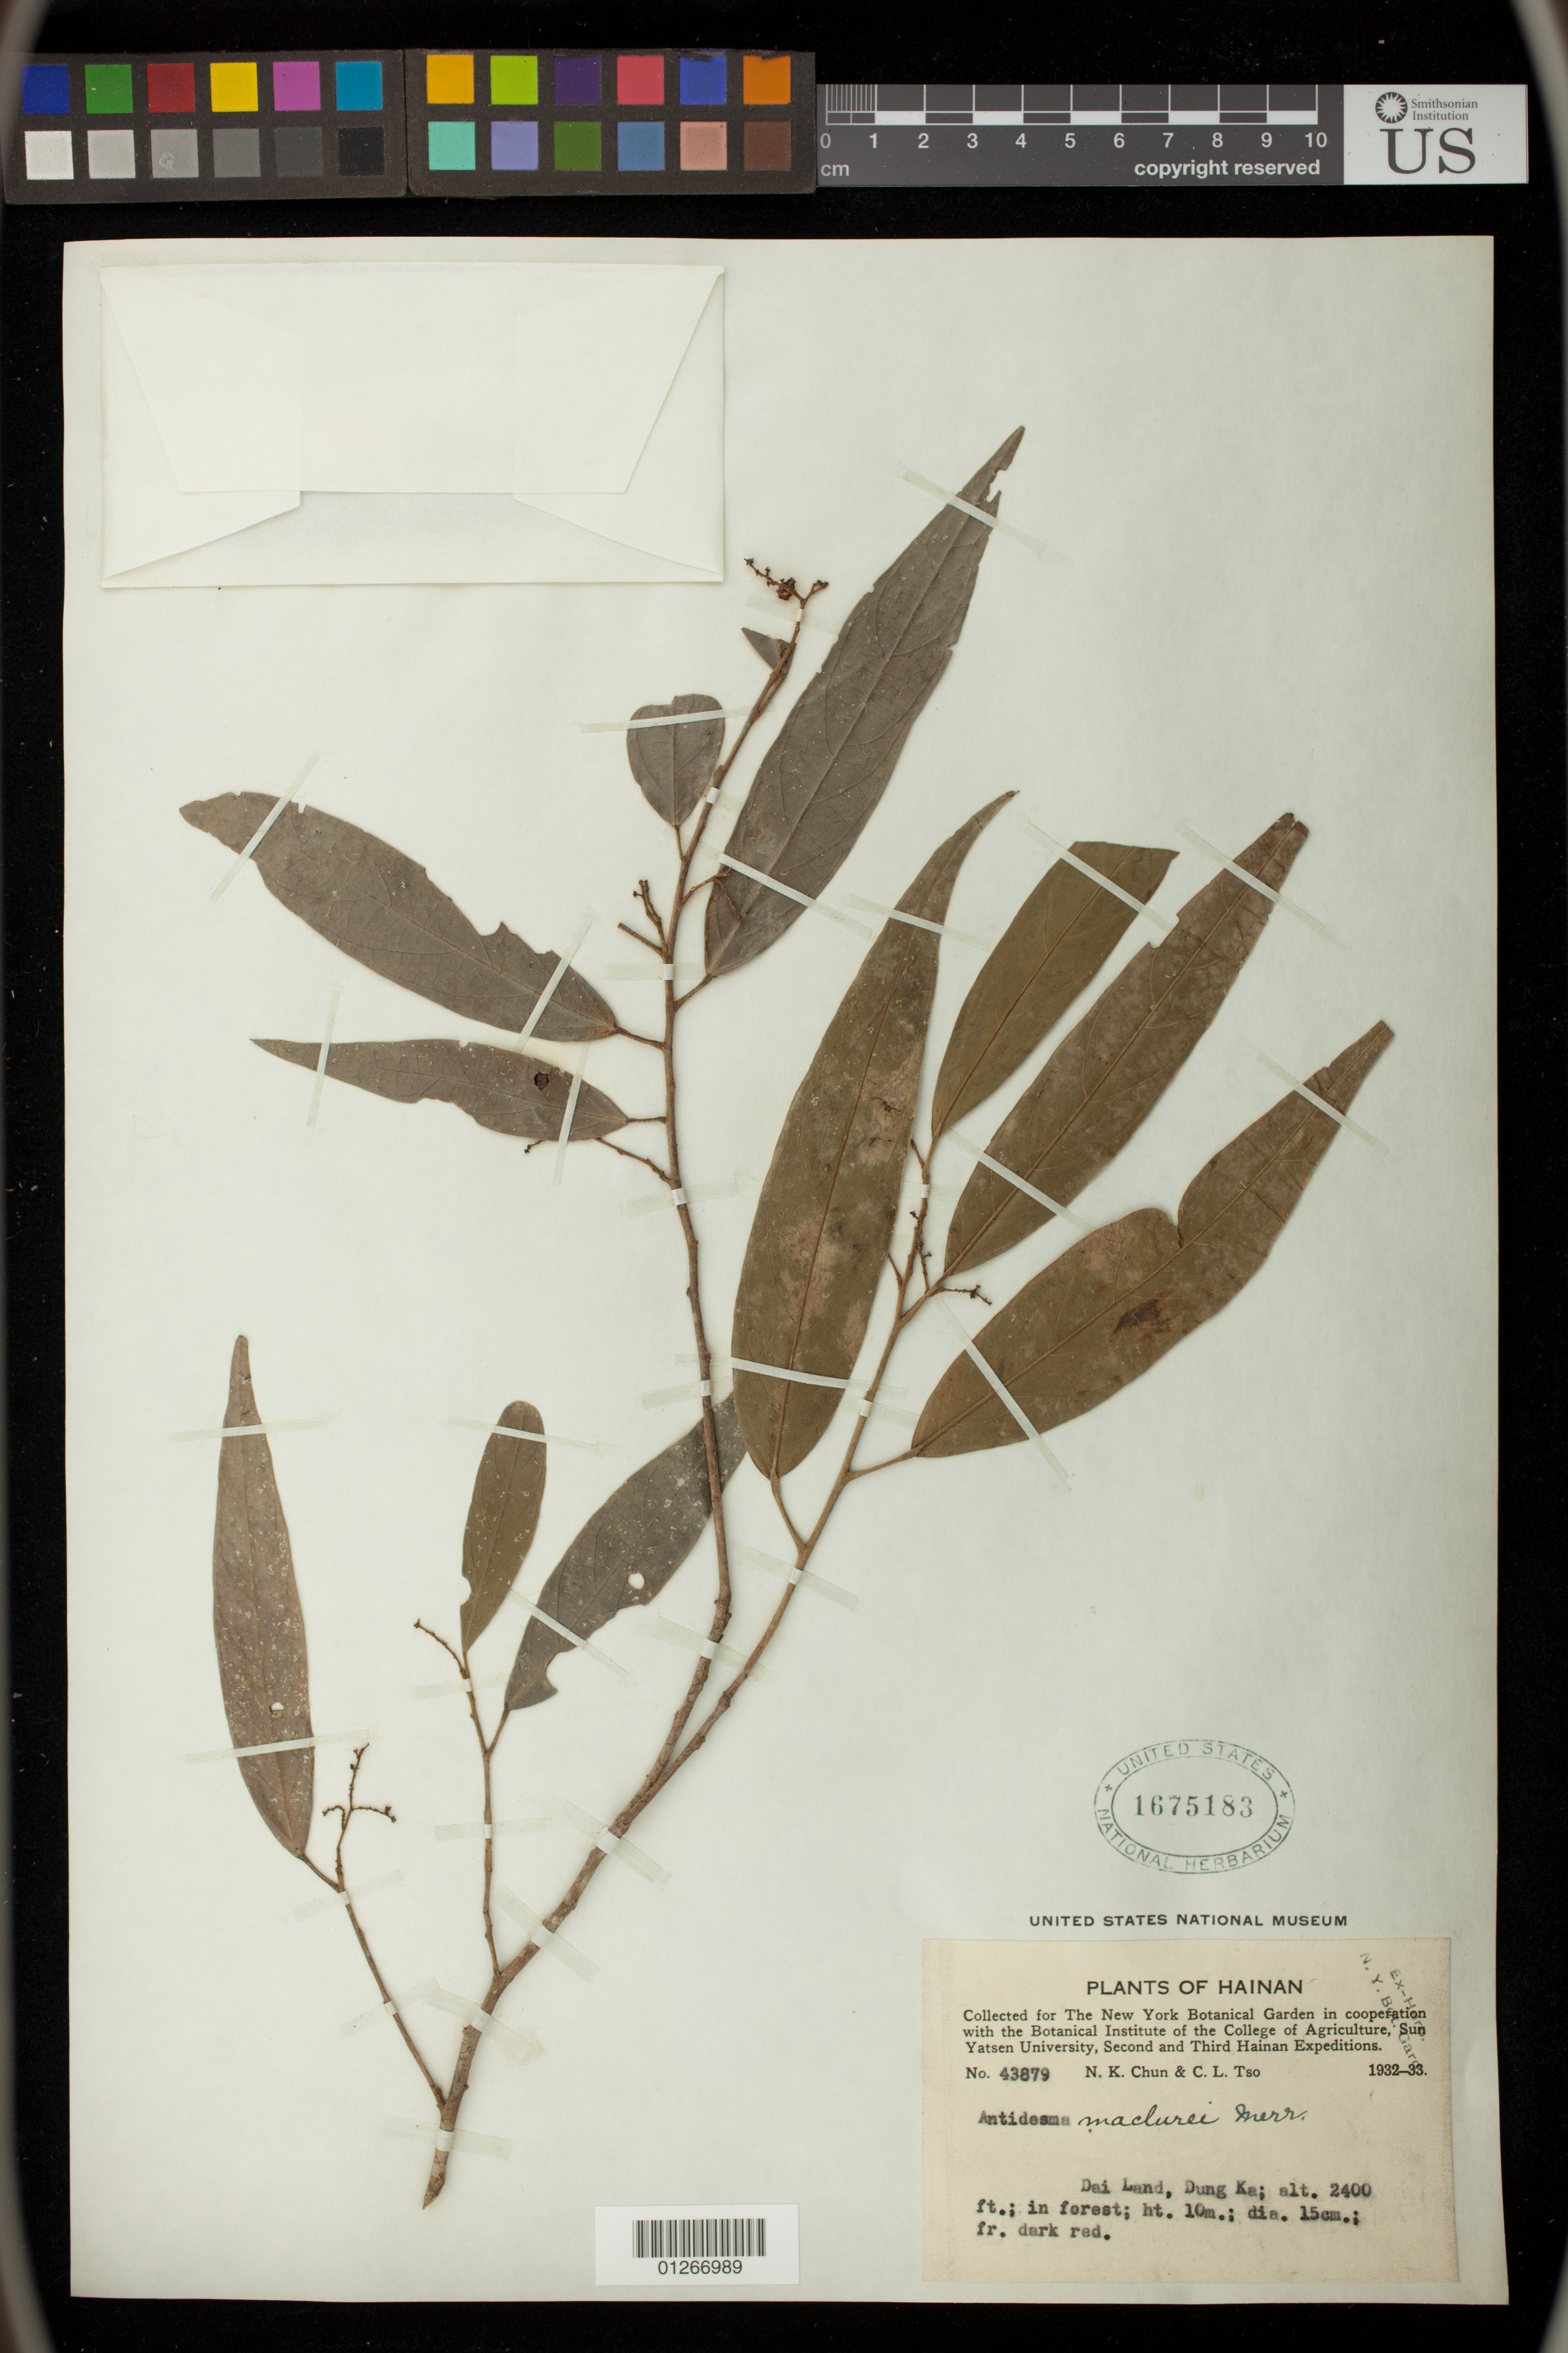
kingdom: Plantae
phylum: Tracheophyta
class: Magnoliopsida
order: Malpighiales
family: Phyllanthaceae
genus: Antidesma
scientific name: Antidesma maclurei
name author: Merr.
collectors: N. K. Chun & C. Tso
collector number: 43879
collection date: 1932/1933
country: China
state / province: Hainan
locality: Dai Land, Dung Ka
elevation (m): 732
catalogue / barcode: US 1675183